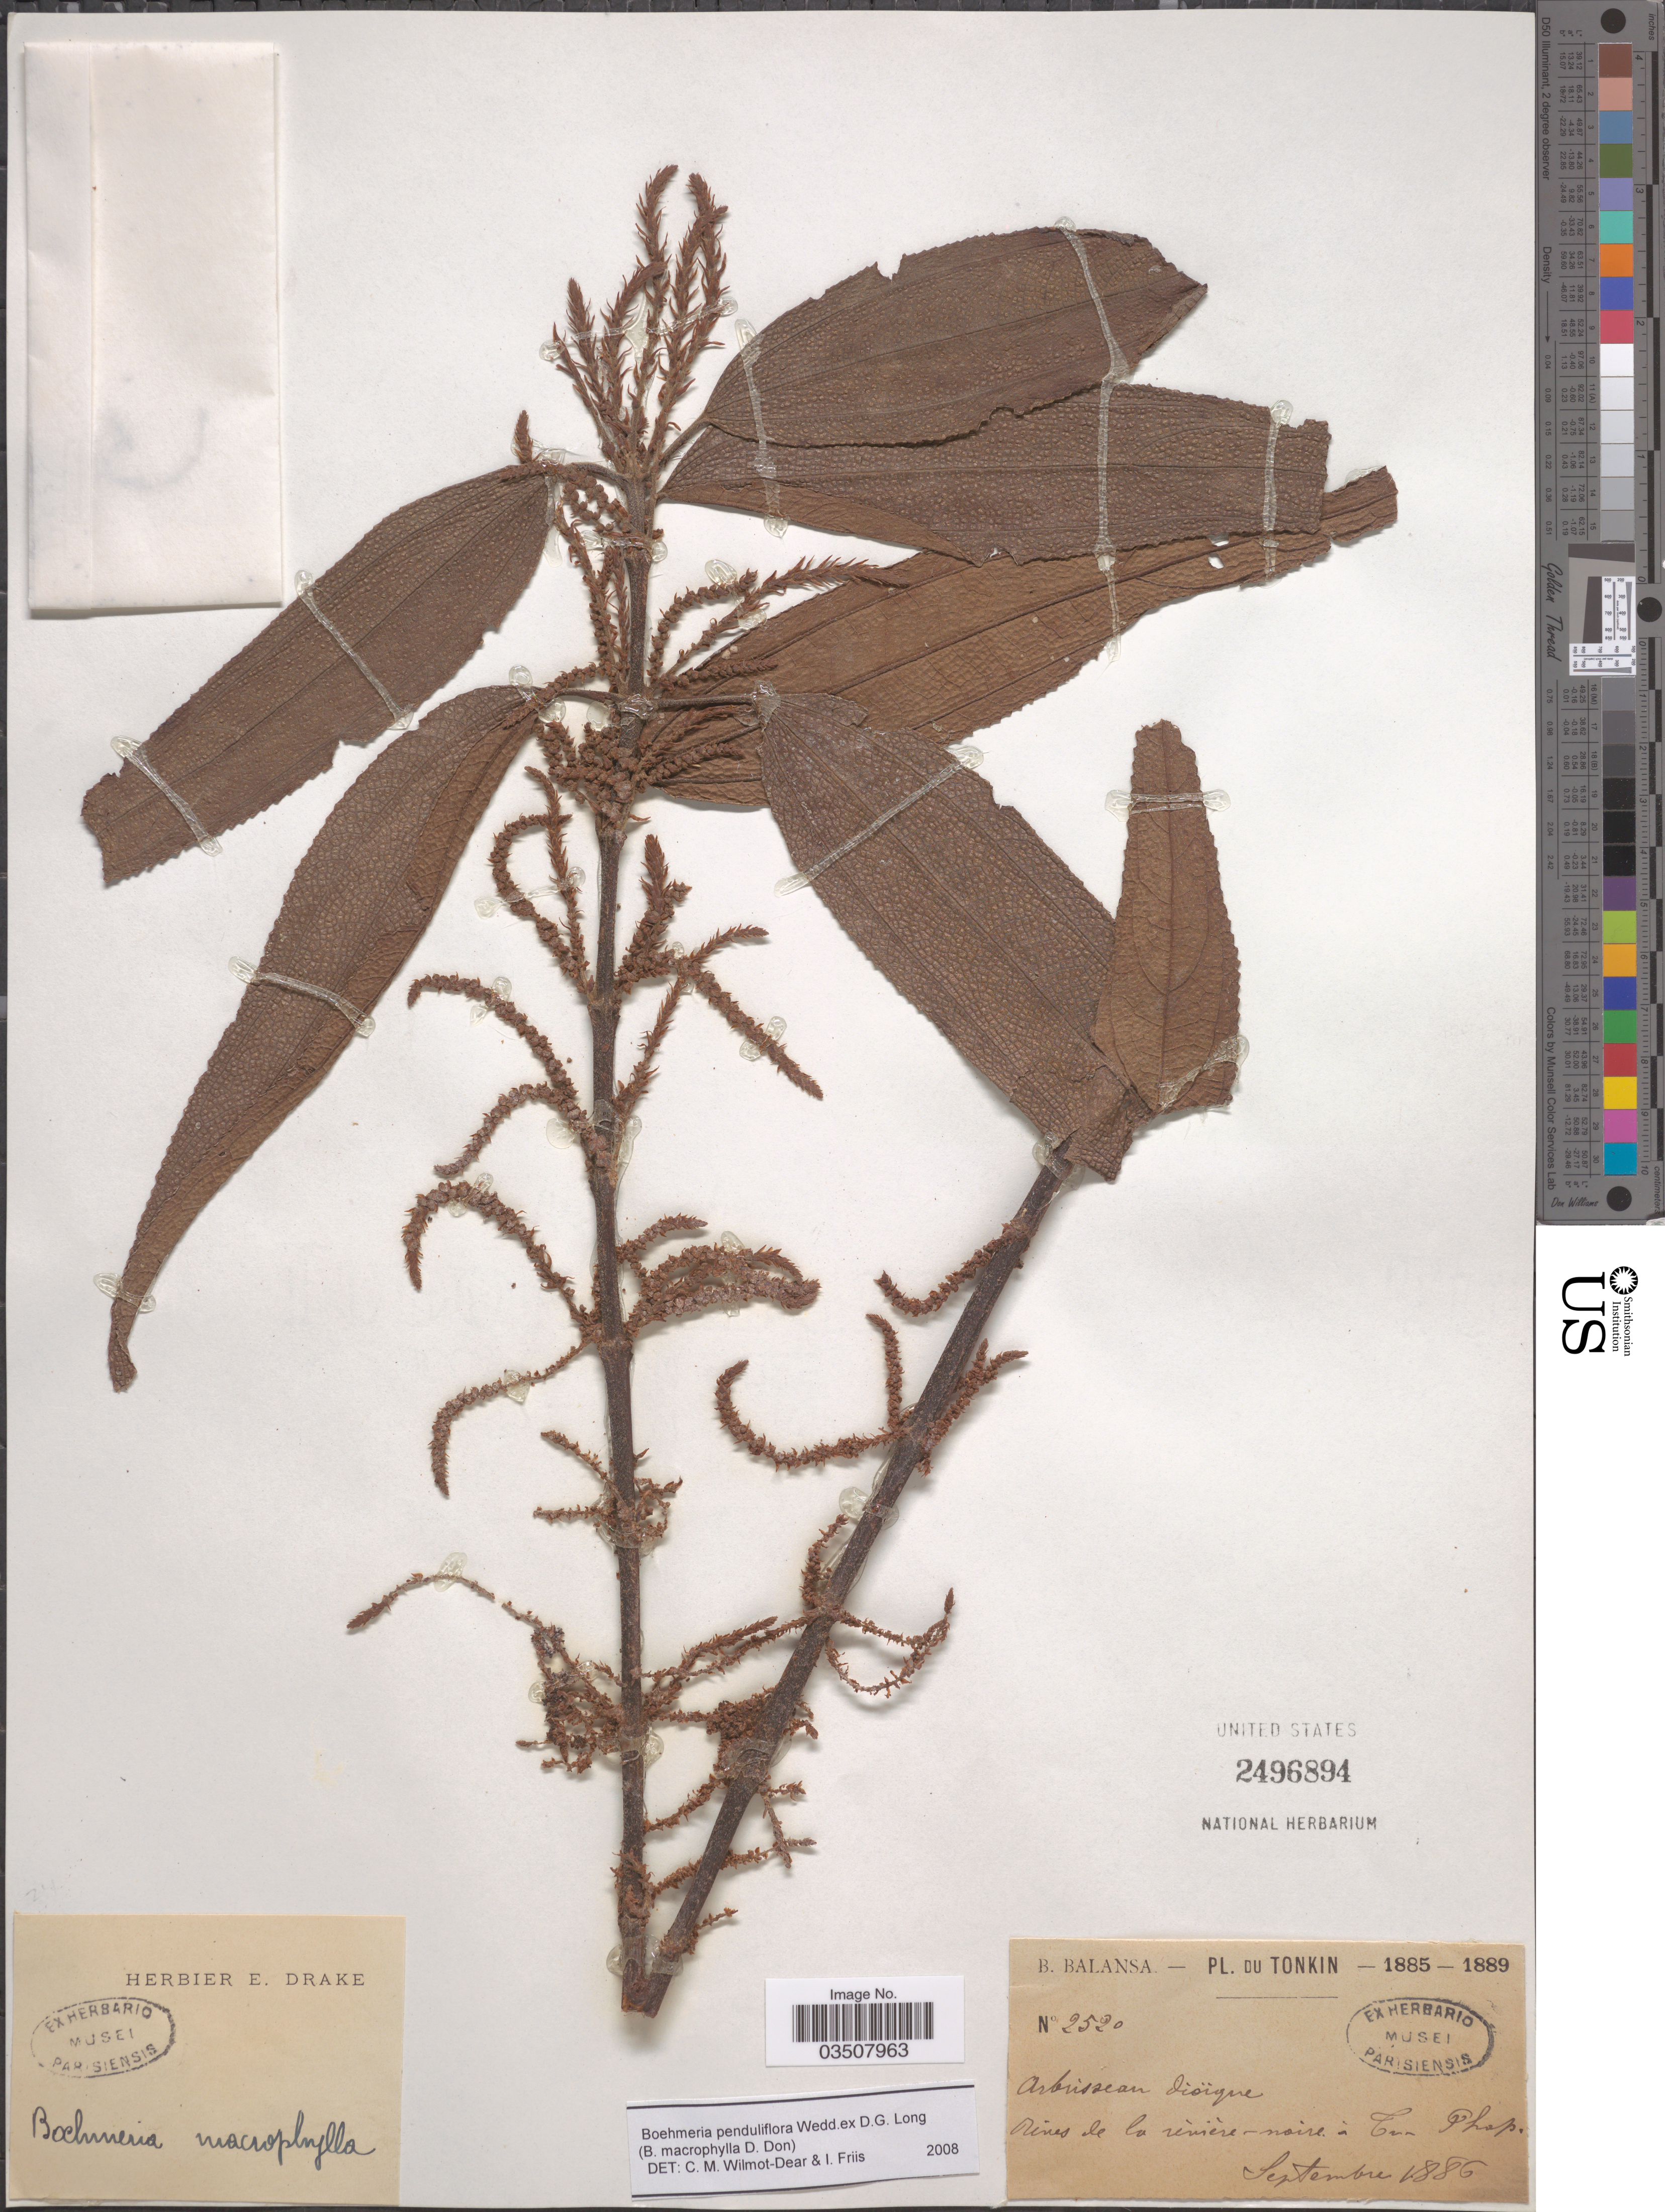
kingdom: Plantae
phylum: Tracheophyta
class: Magnoliopsida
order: Rosales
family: Urticaceae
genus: Boehmeria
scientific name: Boehmeria penduliflora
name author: Wedd. ex D.G. Long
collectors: B. Balansa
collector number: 2520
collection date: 1886-09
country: Vietnam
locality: Tonkin. Rives de la riviere-noire a Tu Phap.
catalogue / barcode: US 2496894